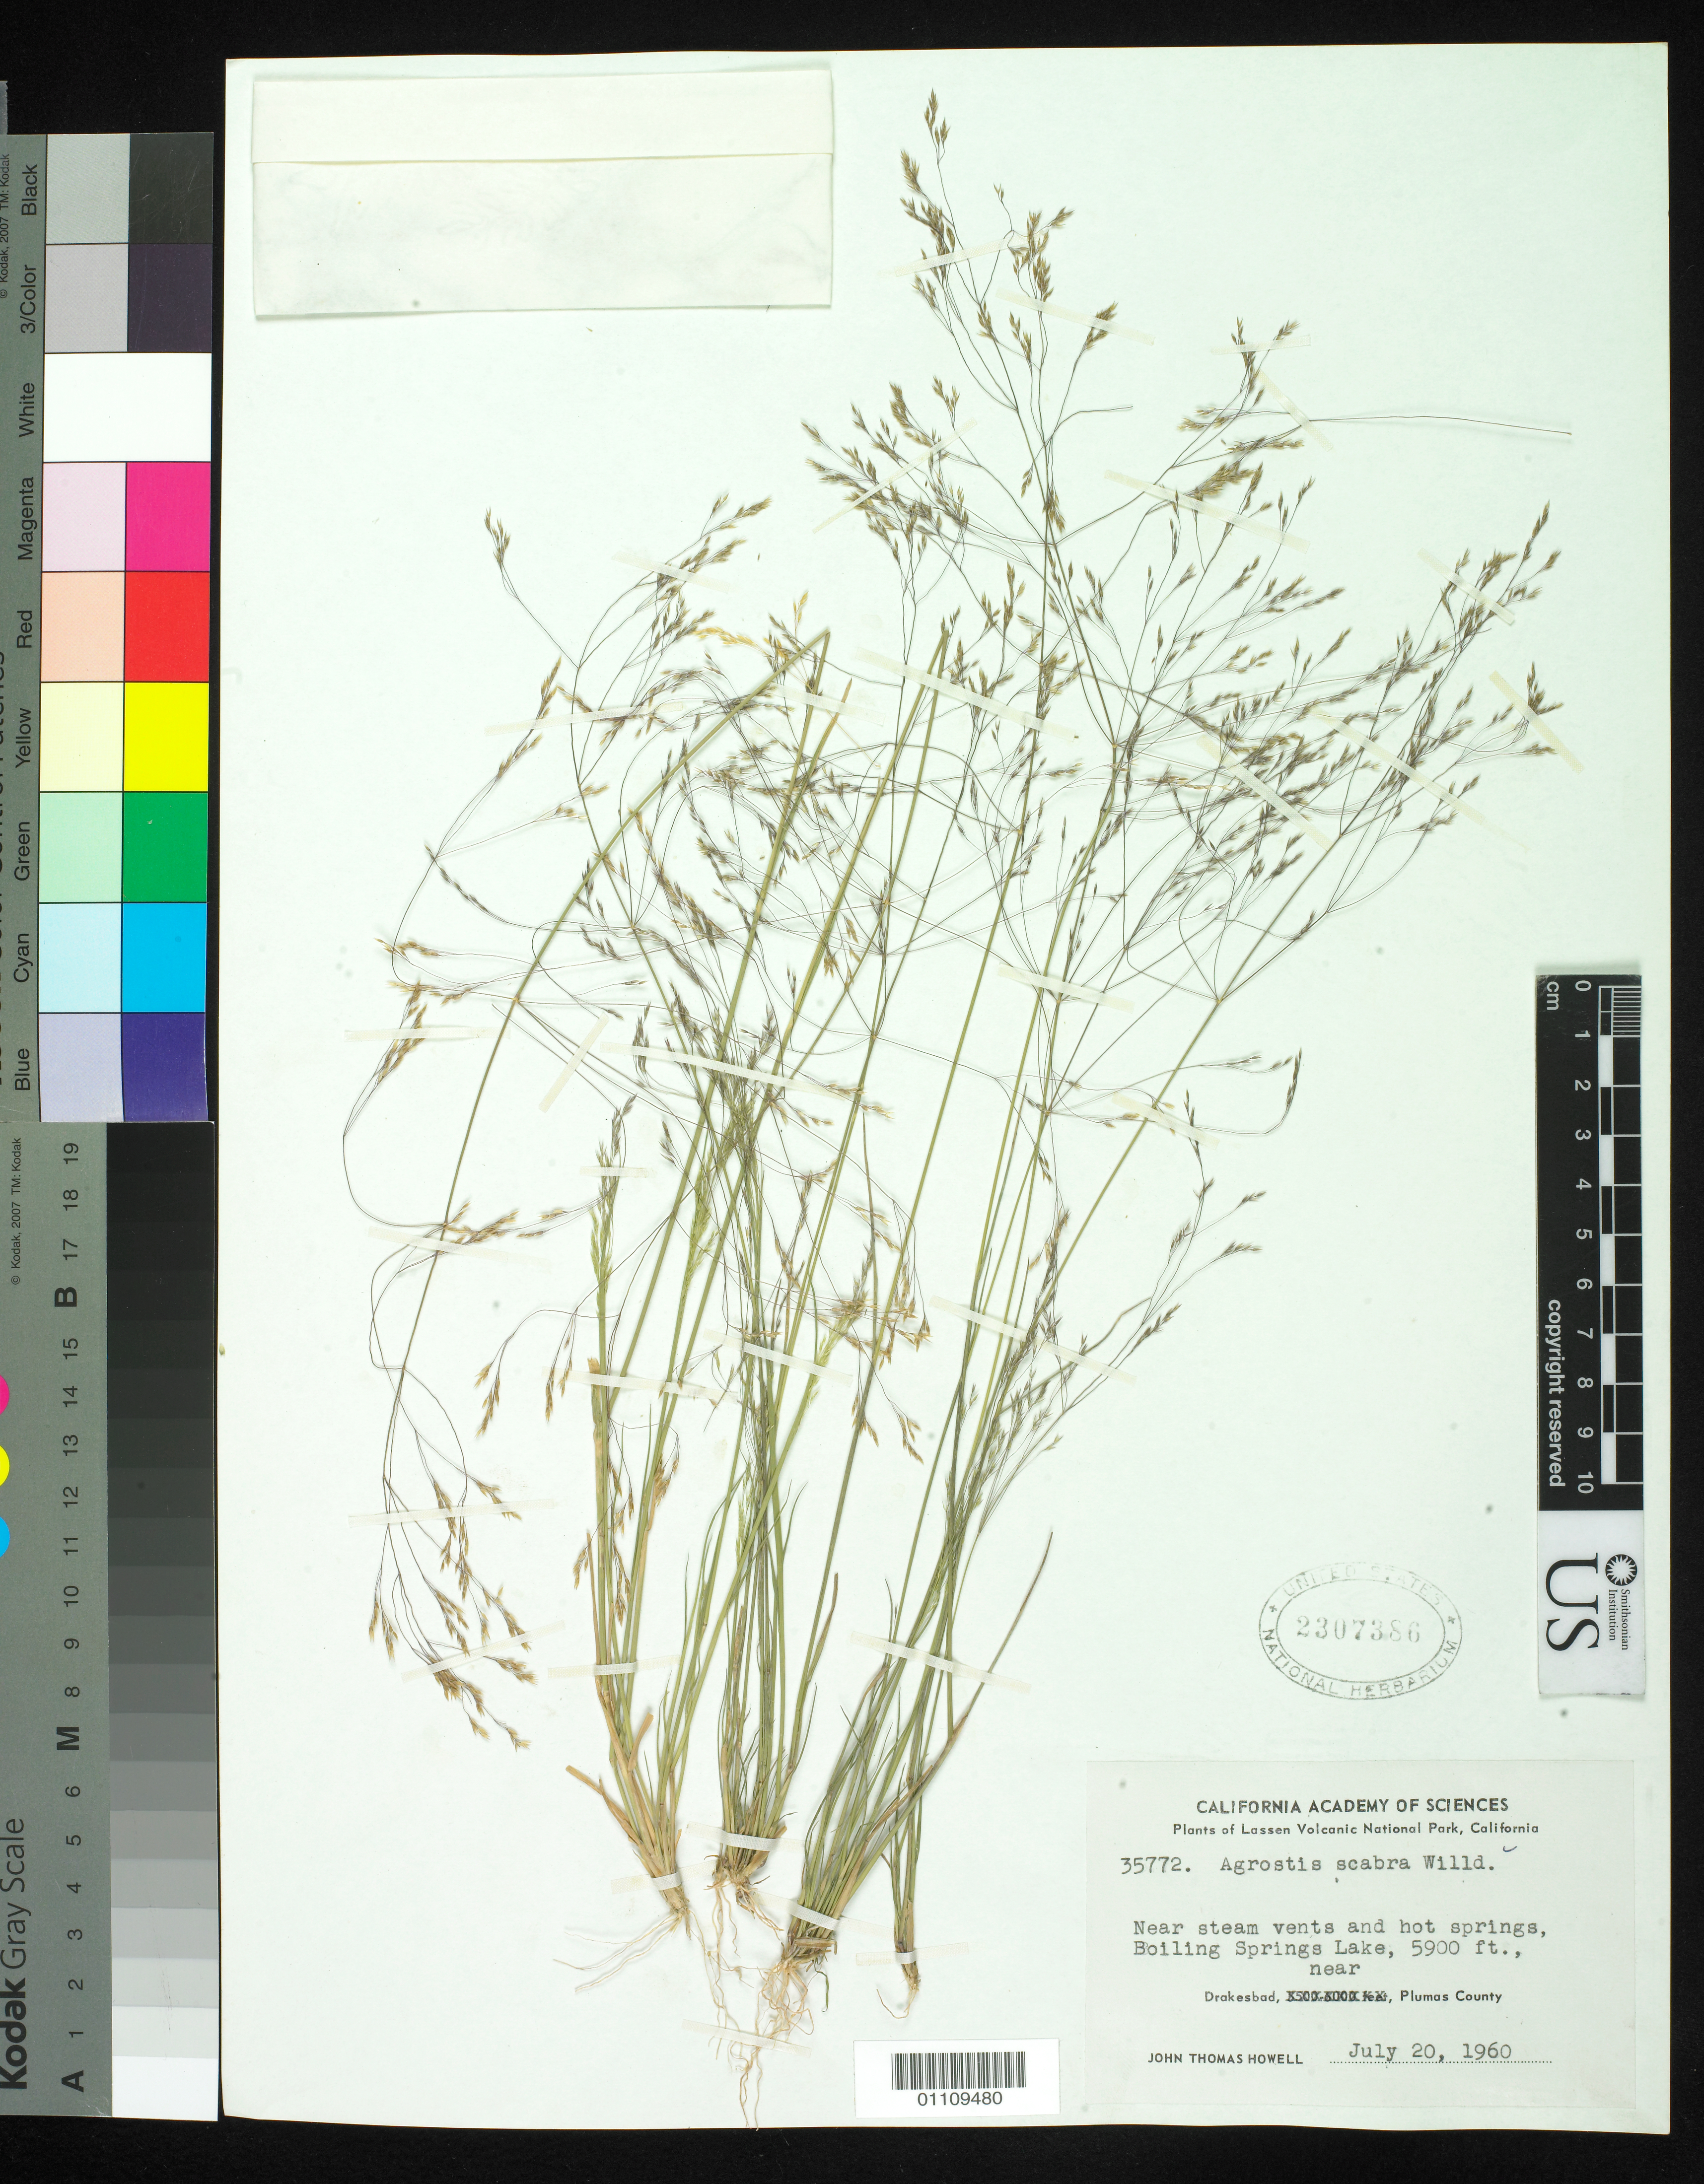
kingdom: Plantae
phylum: Tracheophyta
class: Liliopsida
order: Poales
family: Poaceae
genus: Agrostis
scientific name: Agrostis scabra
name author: Willd.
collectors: J. T. Howell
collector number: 35772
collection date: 1960-07-20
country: United States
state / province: California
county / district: Plumas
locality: Drakesbad, Boiling Springs Lake.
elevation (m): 1798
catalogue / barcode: US 2307386